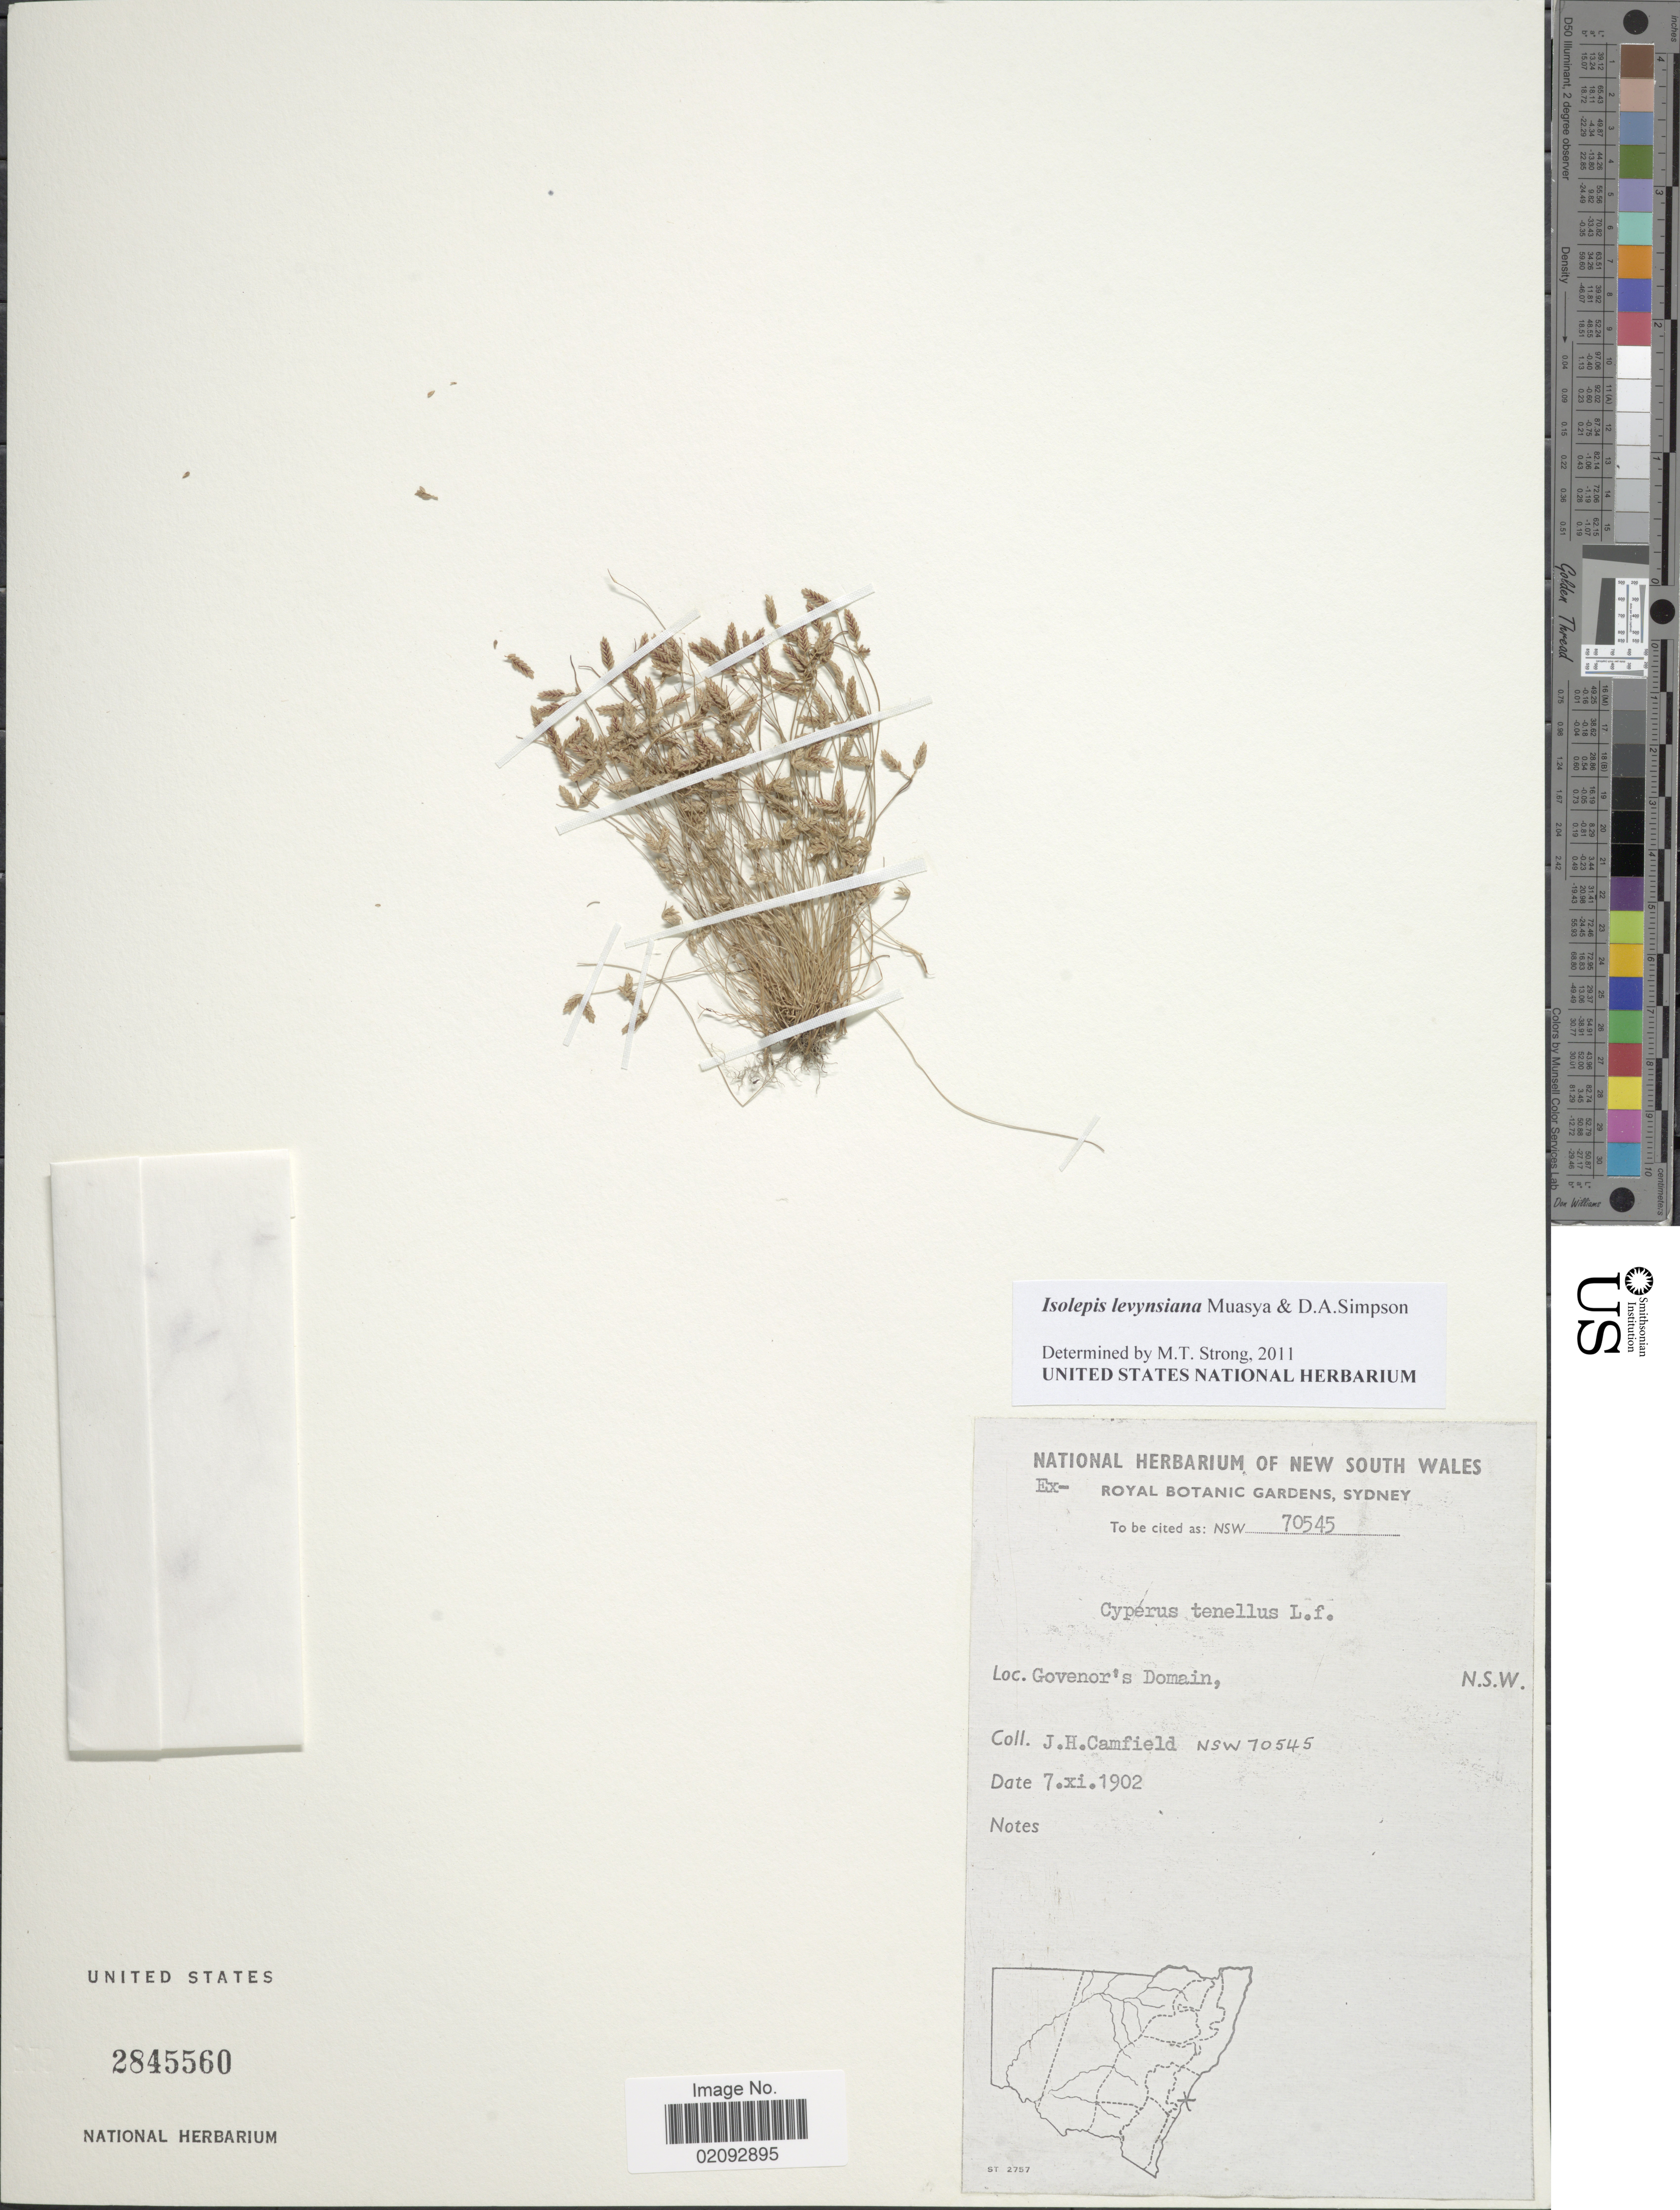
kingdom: Plantae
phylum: Tracheophyta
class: Liliopsida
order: Poales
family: Cyperaceae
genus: Isolepis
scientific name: Isolepis levynsiana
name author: Muasya & D.A. Simpson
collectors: J. Camfield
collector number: NSW 70545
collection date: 1902-11-07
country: Australia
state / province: New South Wales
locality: Governor's Domain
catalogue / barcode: US 2845560